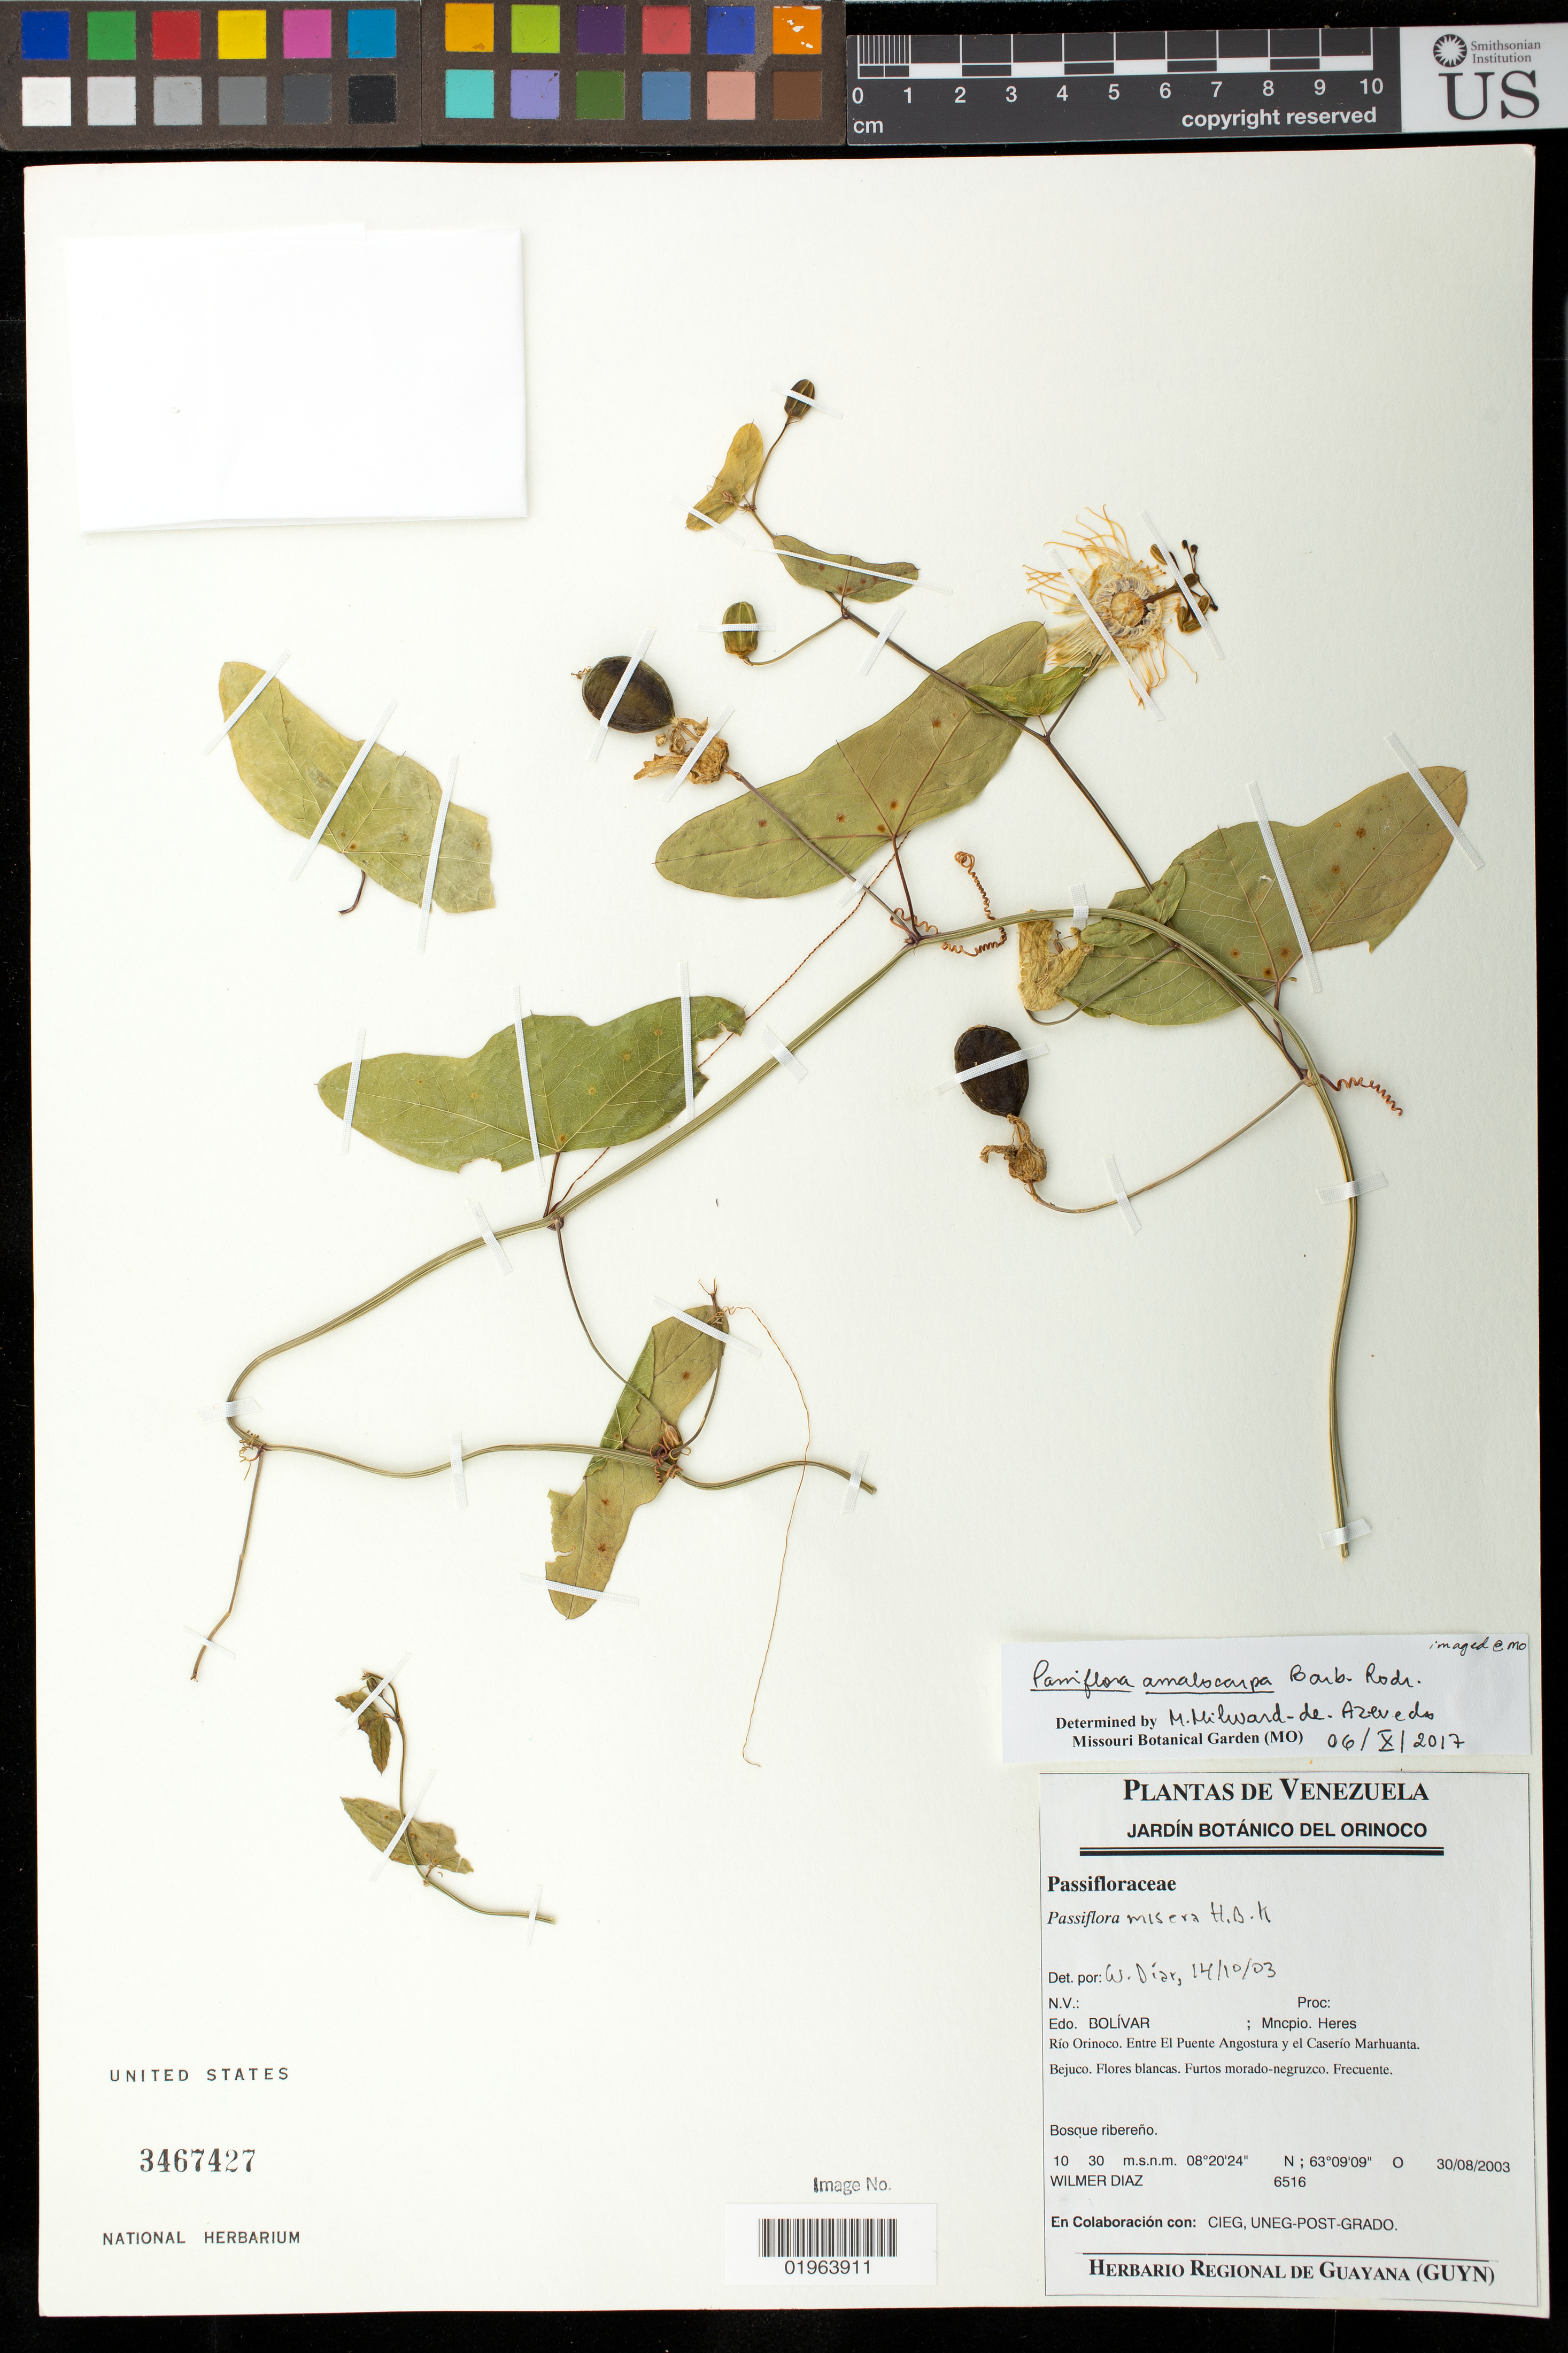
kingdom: Plantae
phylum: Tracheophyta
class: Magnoliopsida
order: Malpighiales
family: Passifloraceae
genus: Passiflora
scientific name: Passiflora amalocarpa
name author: Barb. Rodr.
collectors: W. Díaz P.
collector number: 6516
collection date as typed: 30 Aug 2003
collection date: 2003-08-30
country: Venezuela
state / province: Bolívar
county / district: Heres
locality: Rio Orinoco, entre El Puente Angostura y el Caserío Marhuanta.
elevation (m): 10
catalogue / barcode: US 3467427